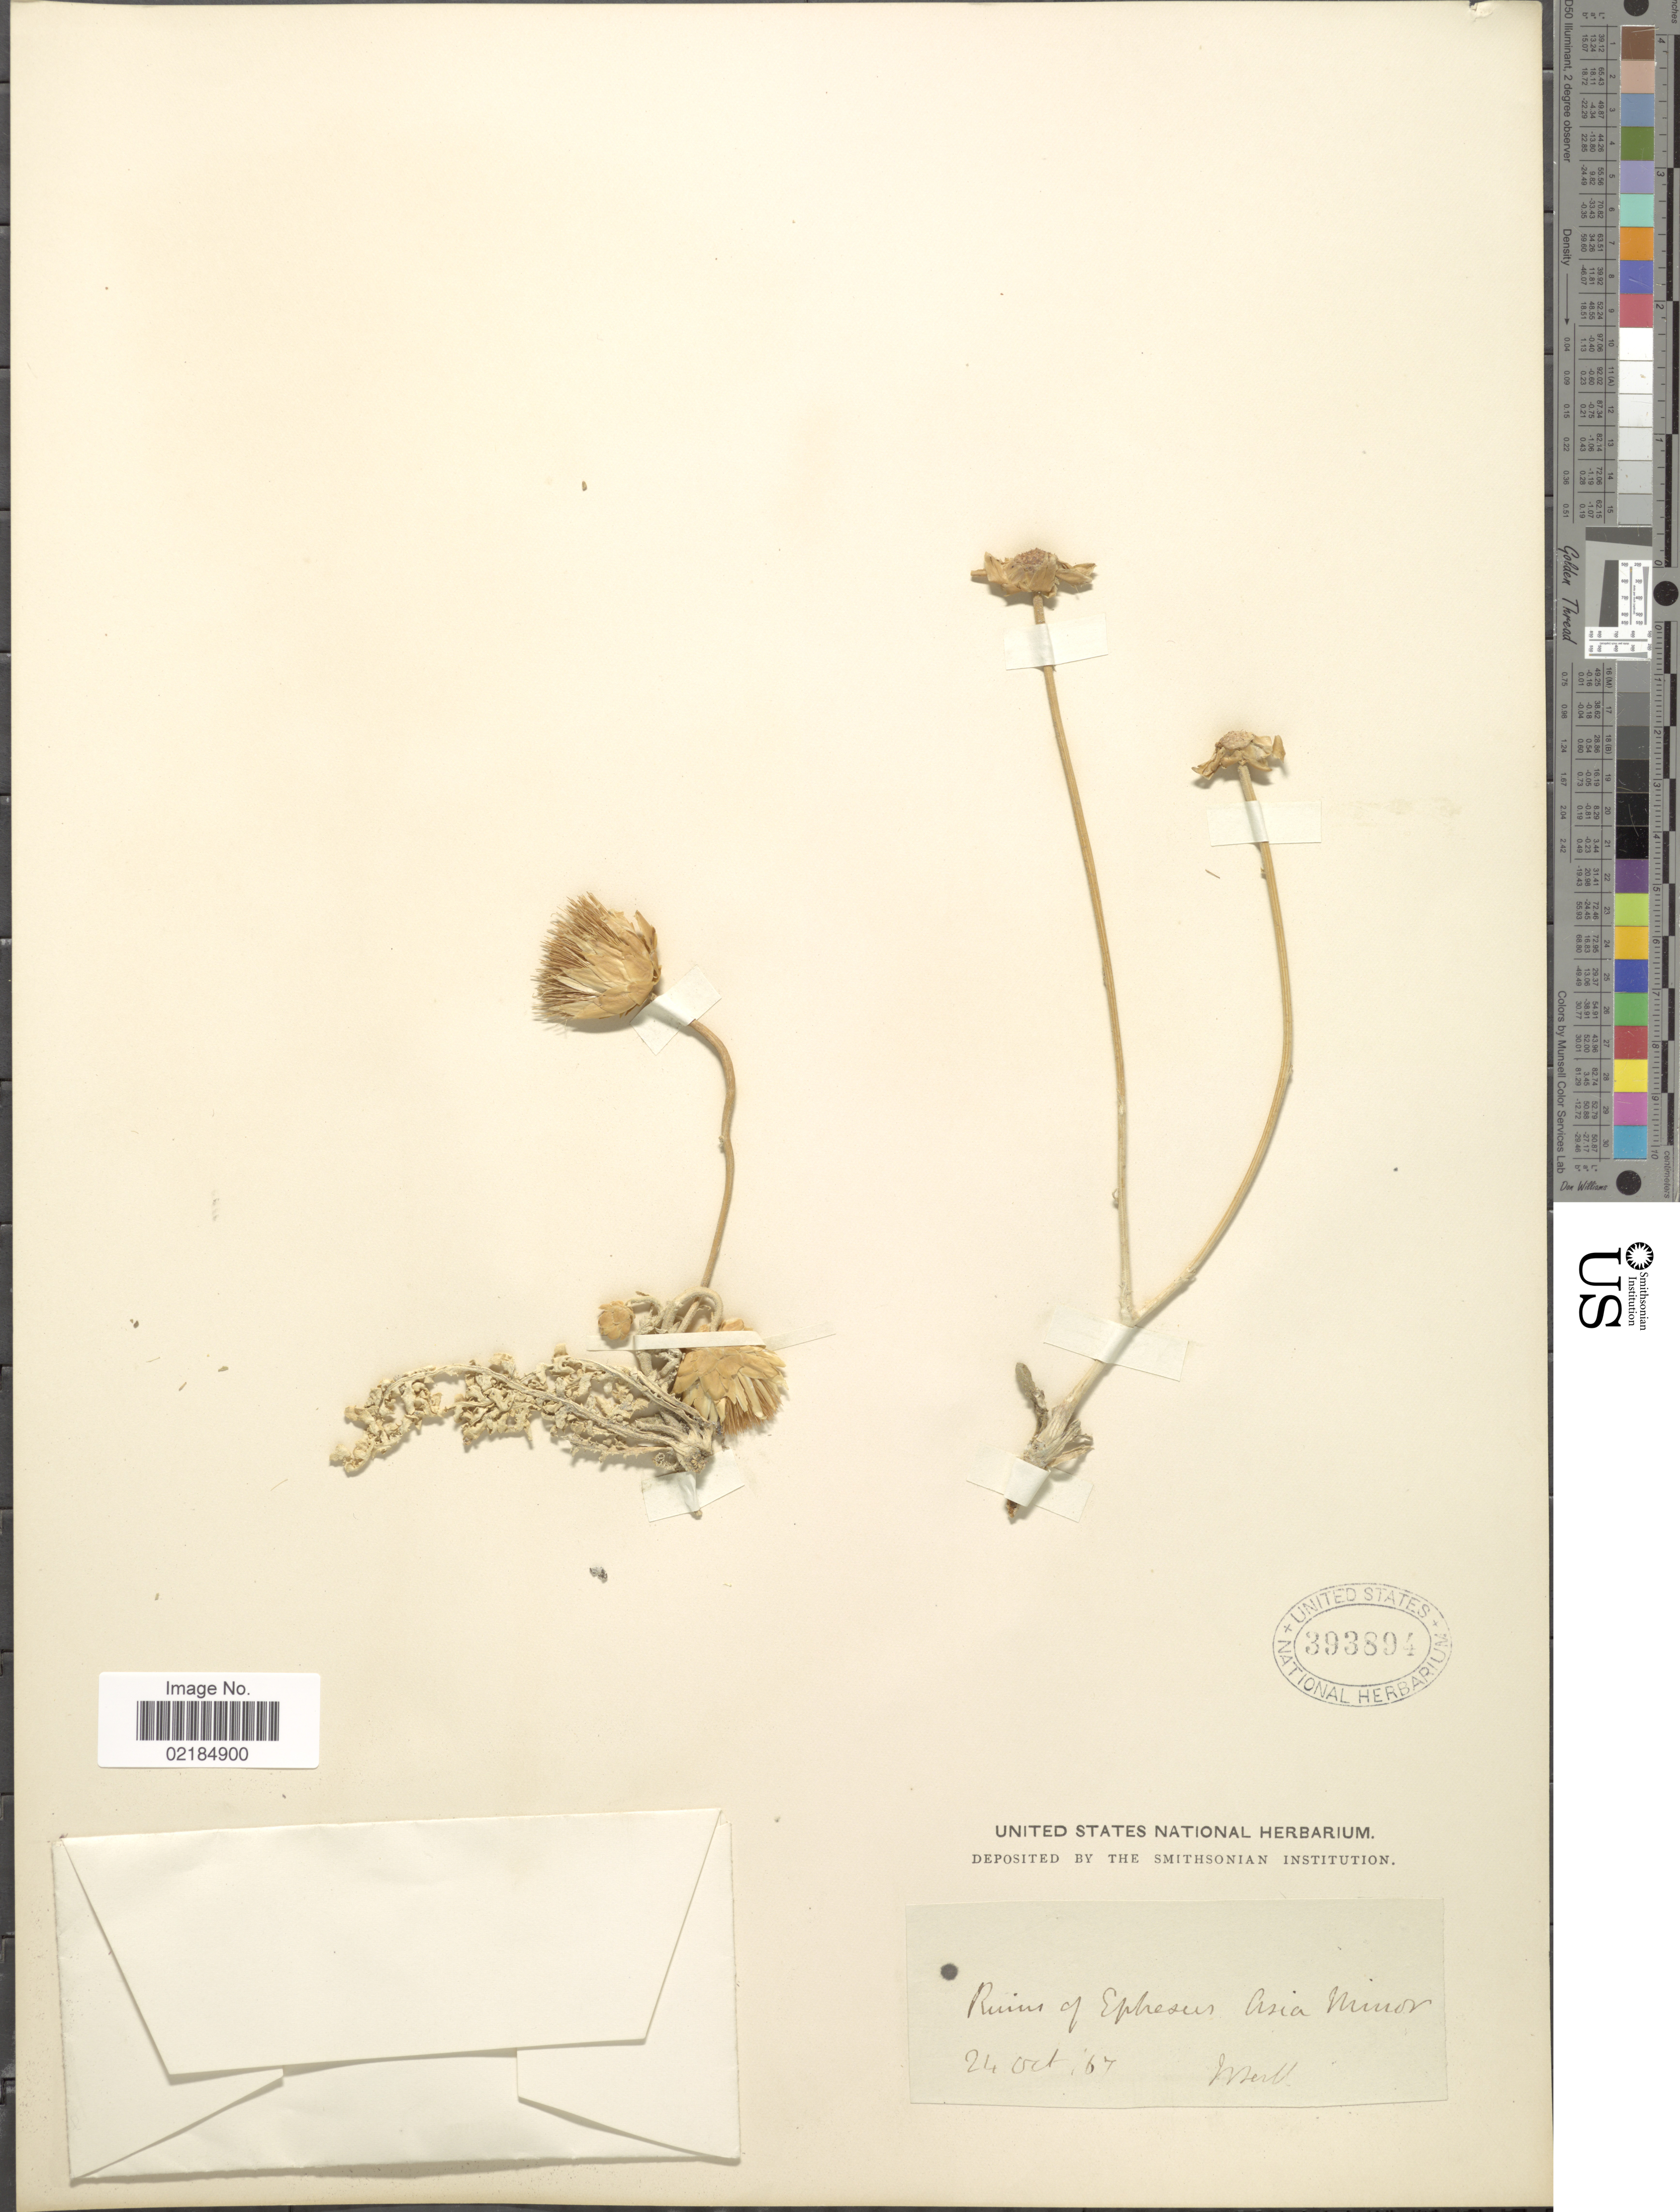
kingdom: Plantae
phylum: Tracheophyta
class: Magnoliopsida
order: Asterales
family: Asteraceae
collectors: Mall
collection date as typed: Transcribed d/m/y: 24/10/67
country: Greece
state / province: Ionian Islands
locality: Ruins of Ephesus Asia Minor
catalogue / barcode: US 393894